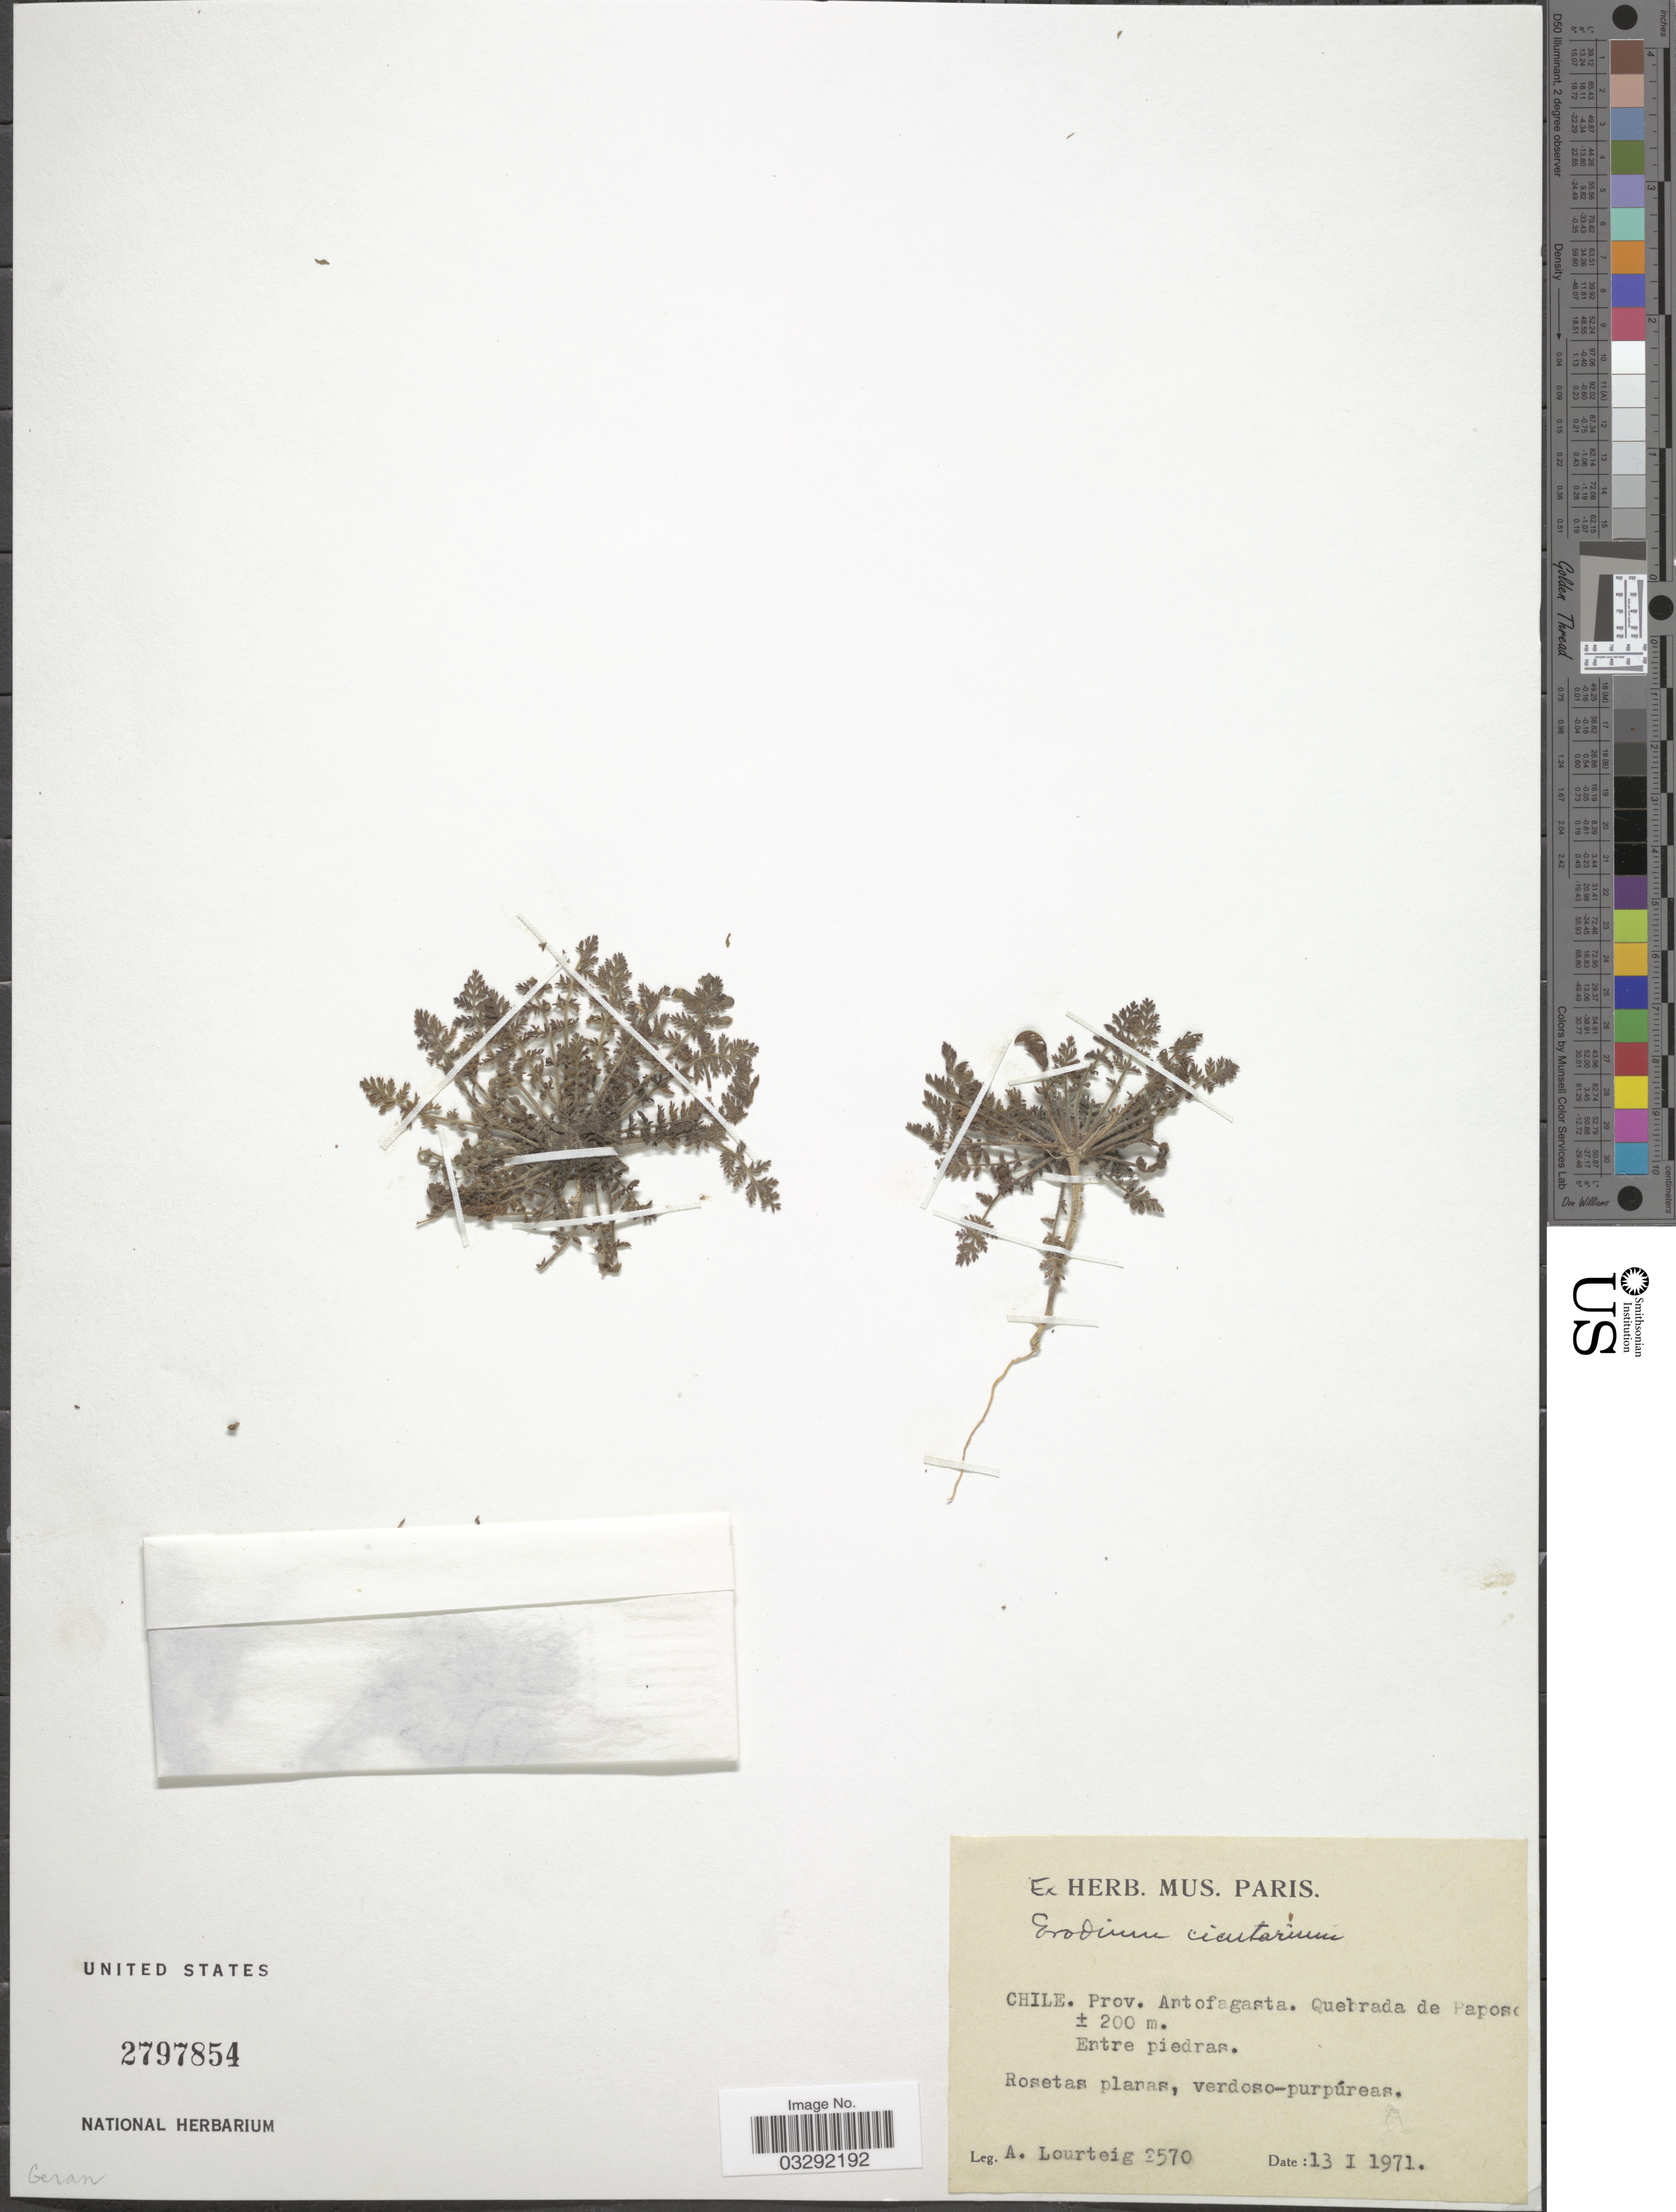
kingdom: Plantae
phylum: Tracheophyta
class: Magnoliopsida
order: Geraniales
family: Geraniaceae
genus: Erodium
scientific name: Erodium cicutarium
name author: (L.) L'Hér.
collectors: A. Lourteig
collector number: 2570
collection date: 1971-01-13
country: Chile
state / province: Antofagasta (II)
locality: Prov. Antofagasta. Quebrada de Paposo.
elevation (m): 200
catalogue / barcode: US 2797854